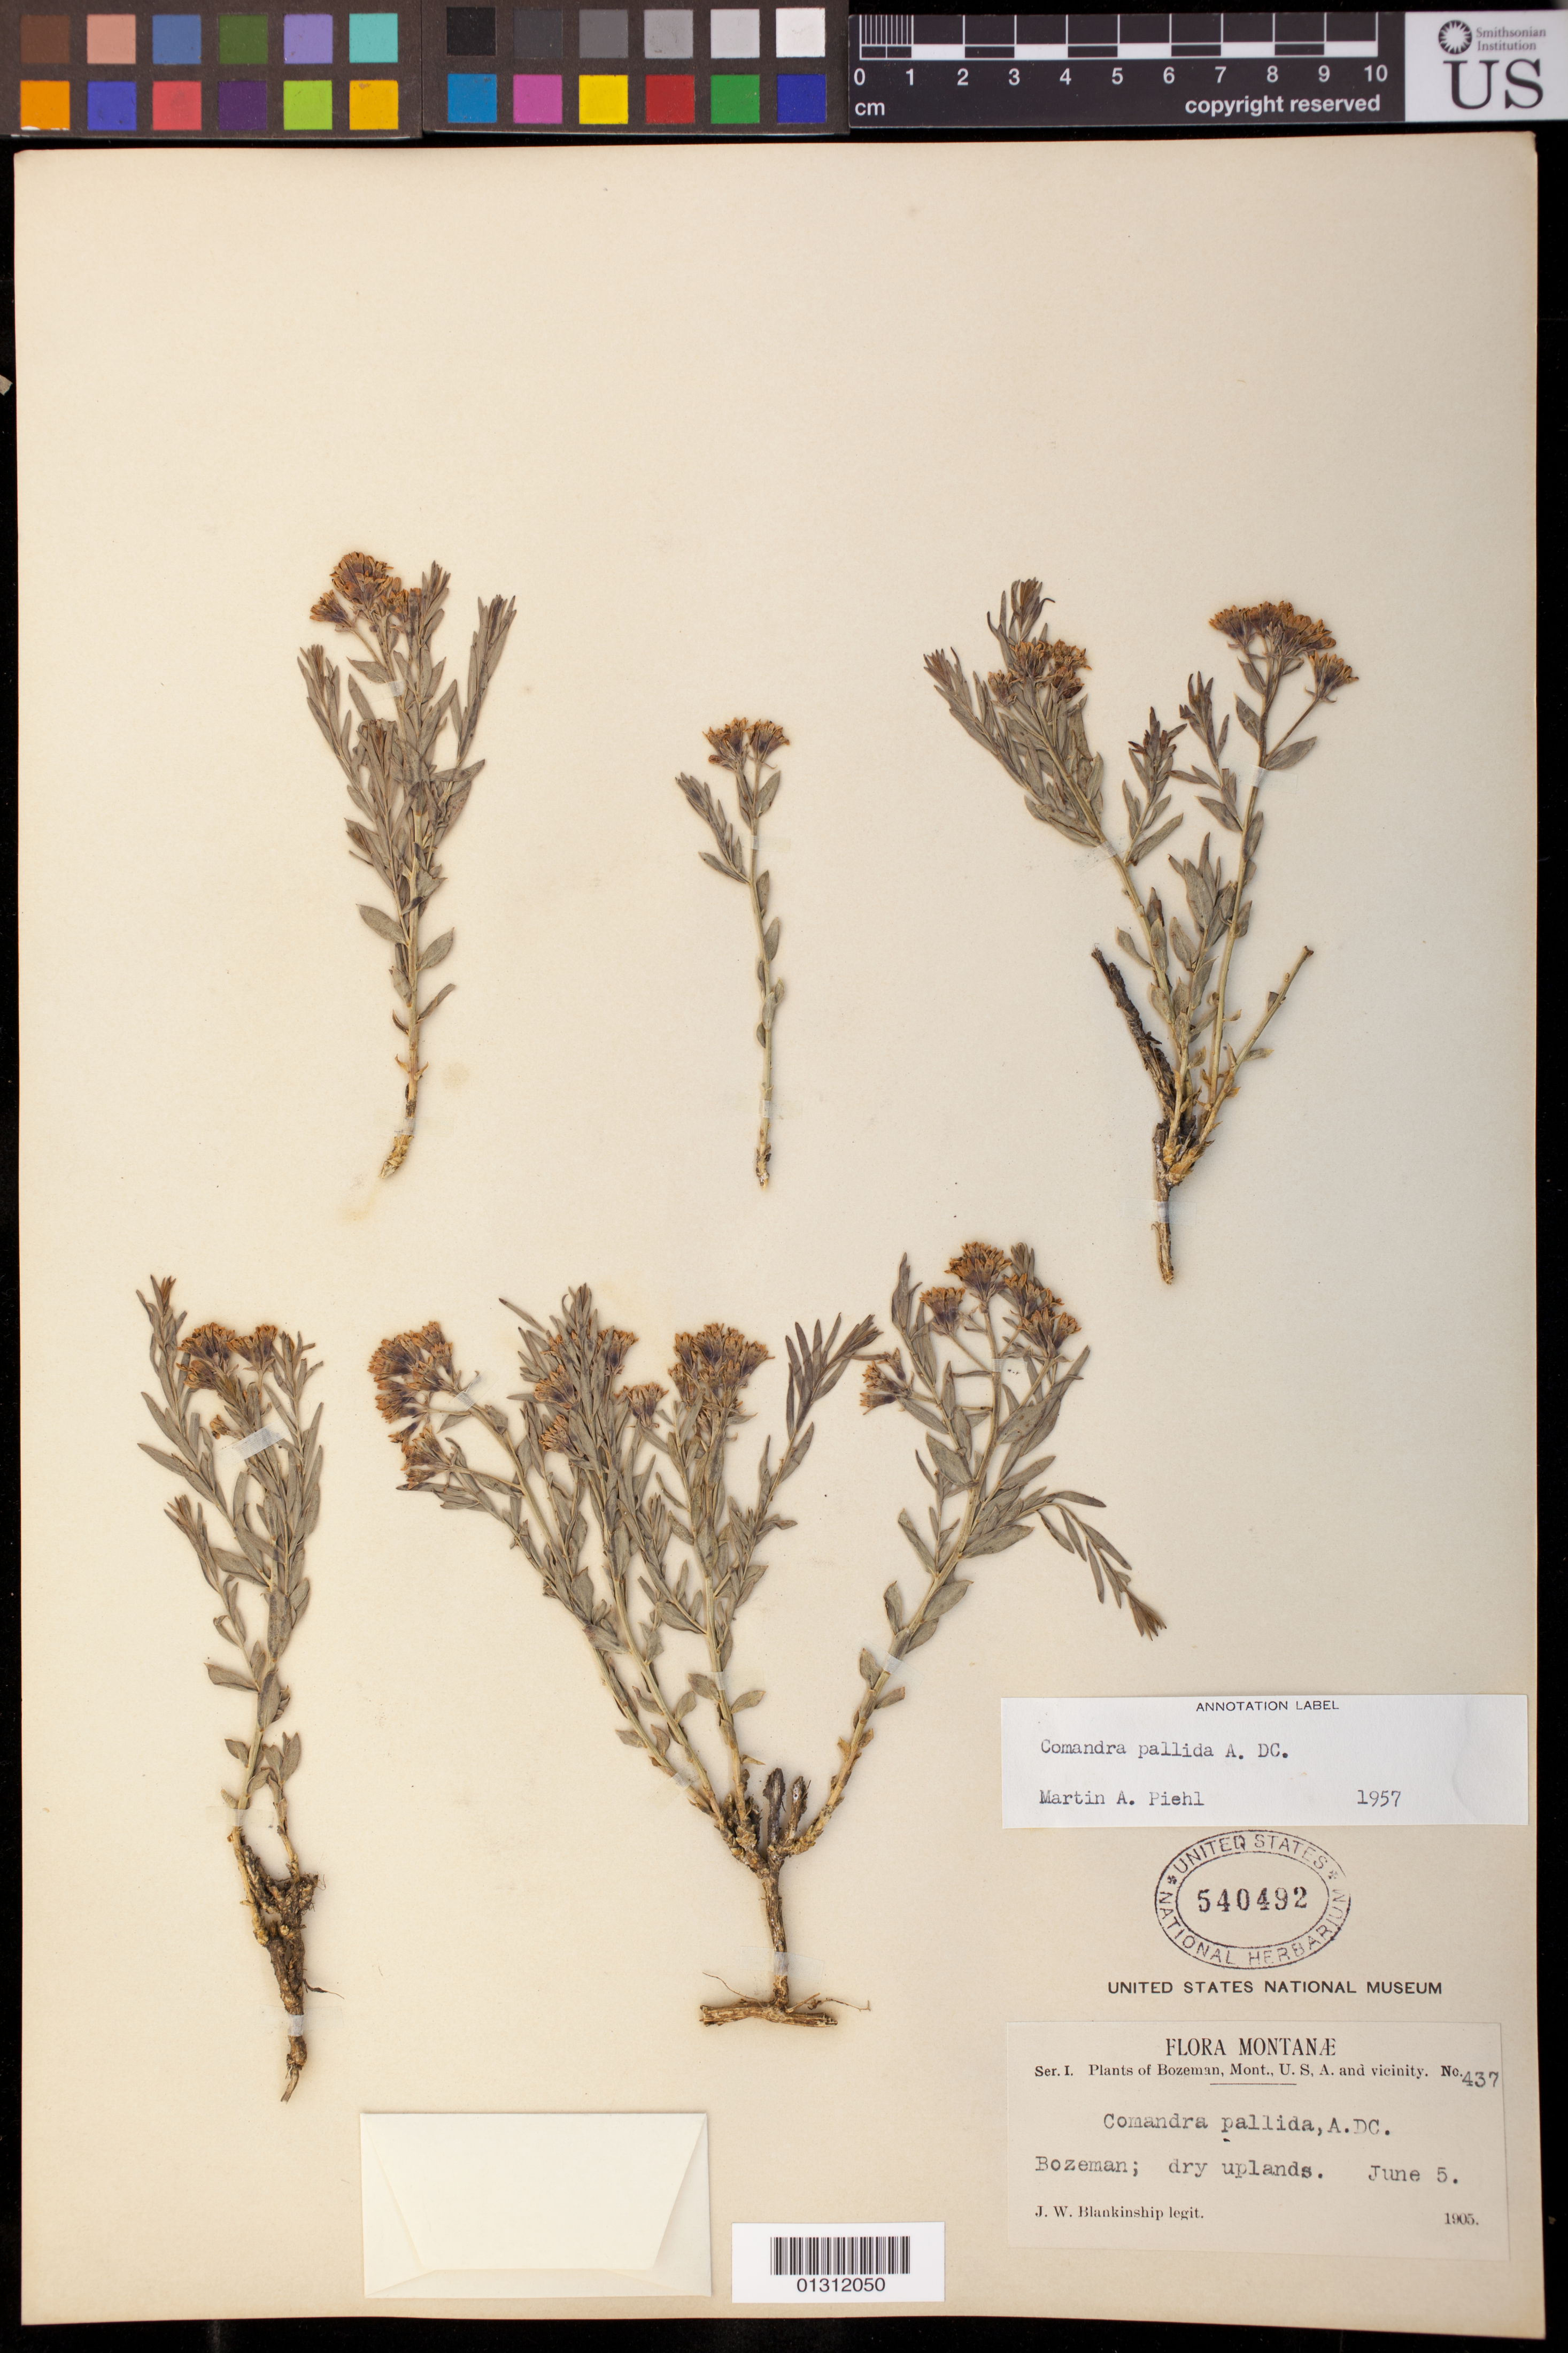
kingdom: Plantae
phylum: Tracheophyta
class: Magnoliopsida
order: Santalales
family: Comandraceae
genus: Comandra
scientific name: Comandra pallida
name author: A. DC.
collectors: J. W. Blankinship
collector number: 437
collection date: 1905-06-05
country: United States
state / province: Montana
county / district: Gallatin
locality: Bozeman; dry uplands.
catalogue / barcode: US 540492